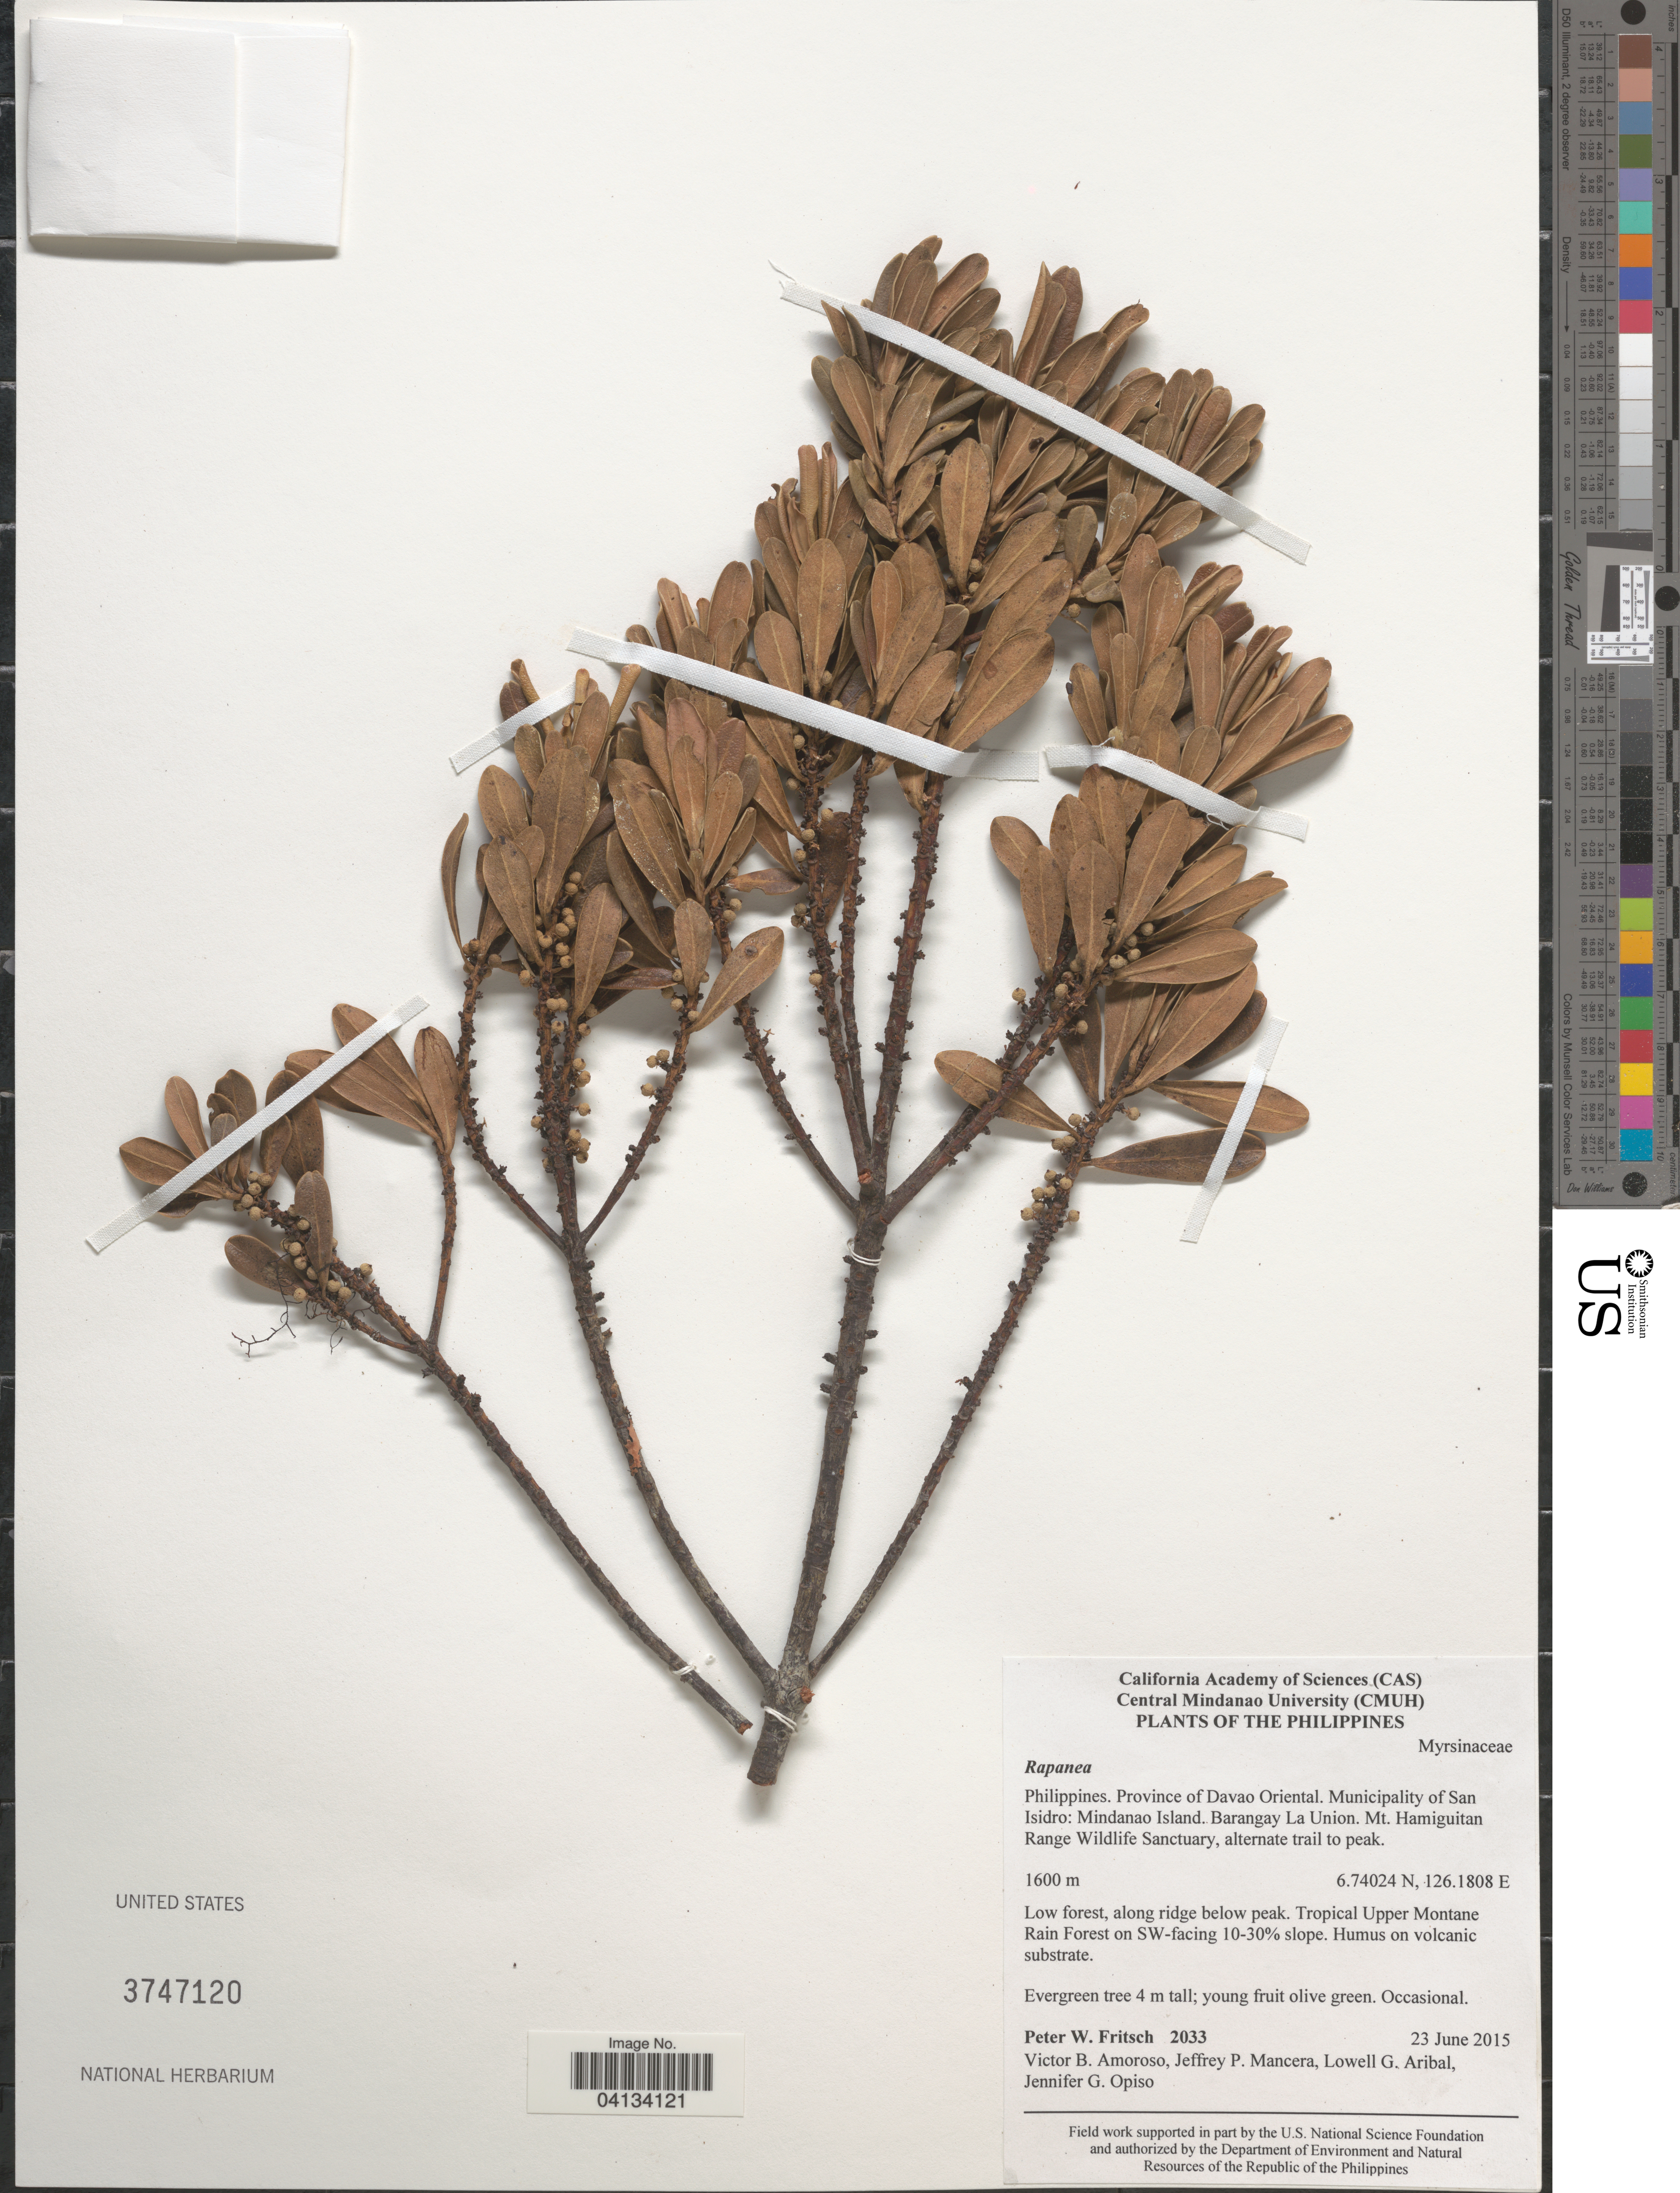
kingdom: Plantae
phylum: Tracheophyta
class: Magnoliopsida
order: Ericales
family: Primulaceae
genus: Rapanea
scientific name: Rapanea sp.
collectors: P. W. Fritsch, V. Amoroso, J. Mancera, L. Aribal & J. Opiso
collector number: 2033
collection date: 2015-06-23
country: Philippines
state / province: Davao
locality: Province of Davao Oriental. Municipality of San Isidro: Mindanao Island. Barangay La Union. Mt. Hamiguitan Range Wildlife Sanctuary. Tropical Upper Montane Rain Forest on SW-facing 10-30% slope.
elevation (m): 1600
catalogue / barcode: US 3747120